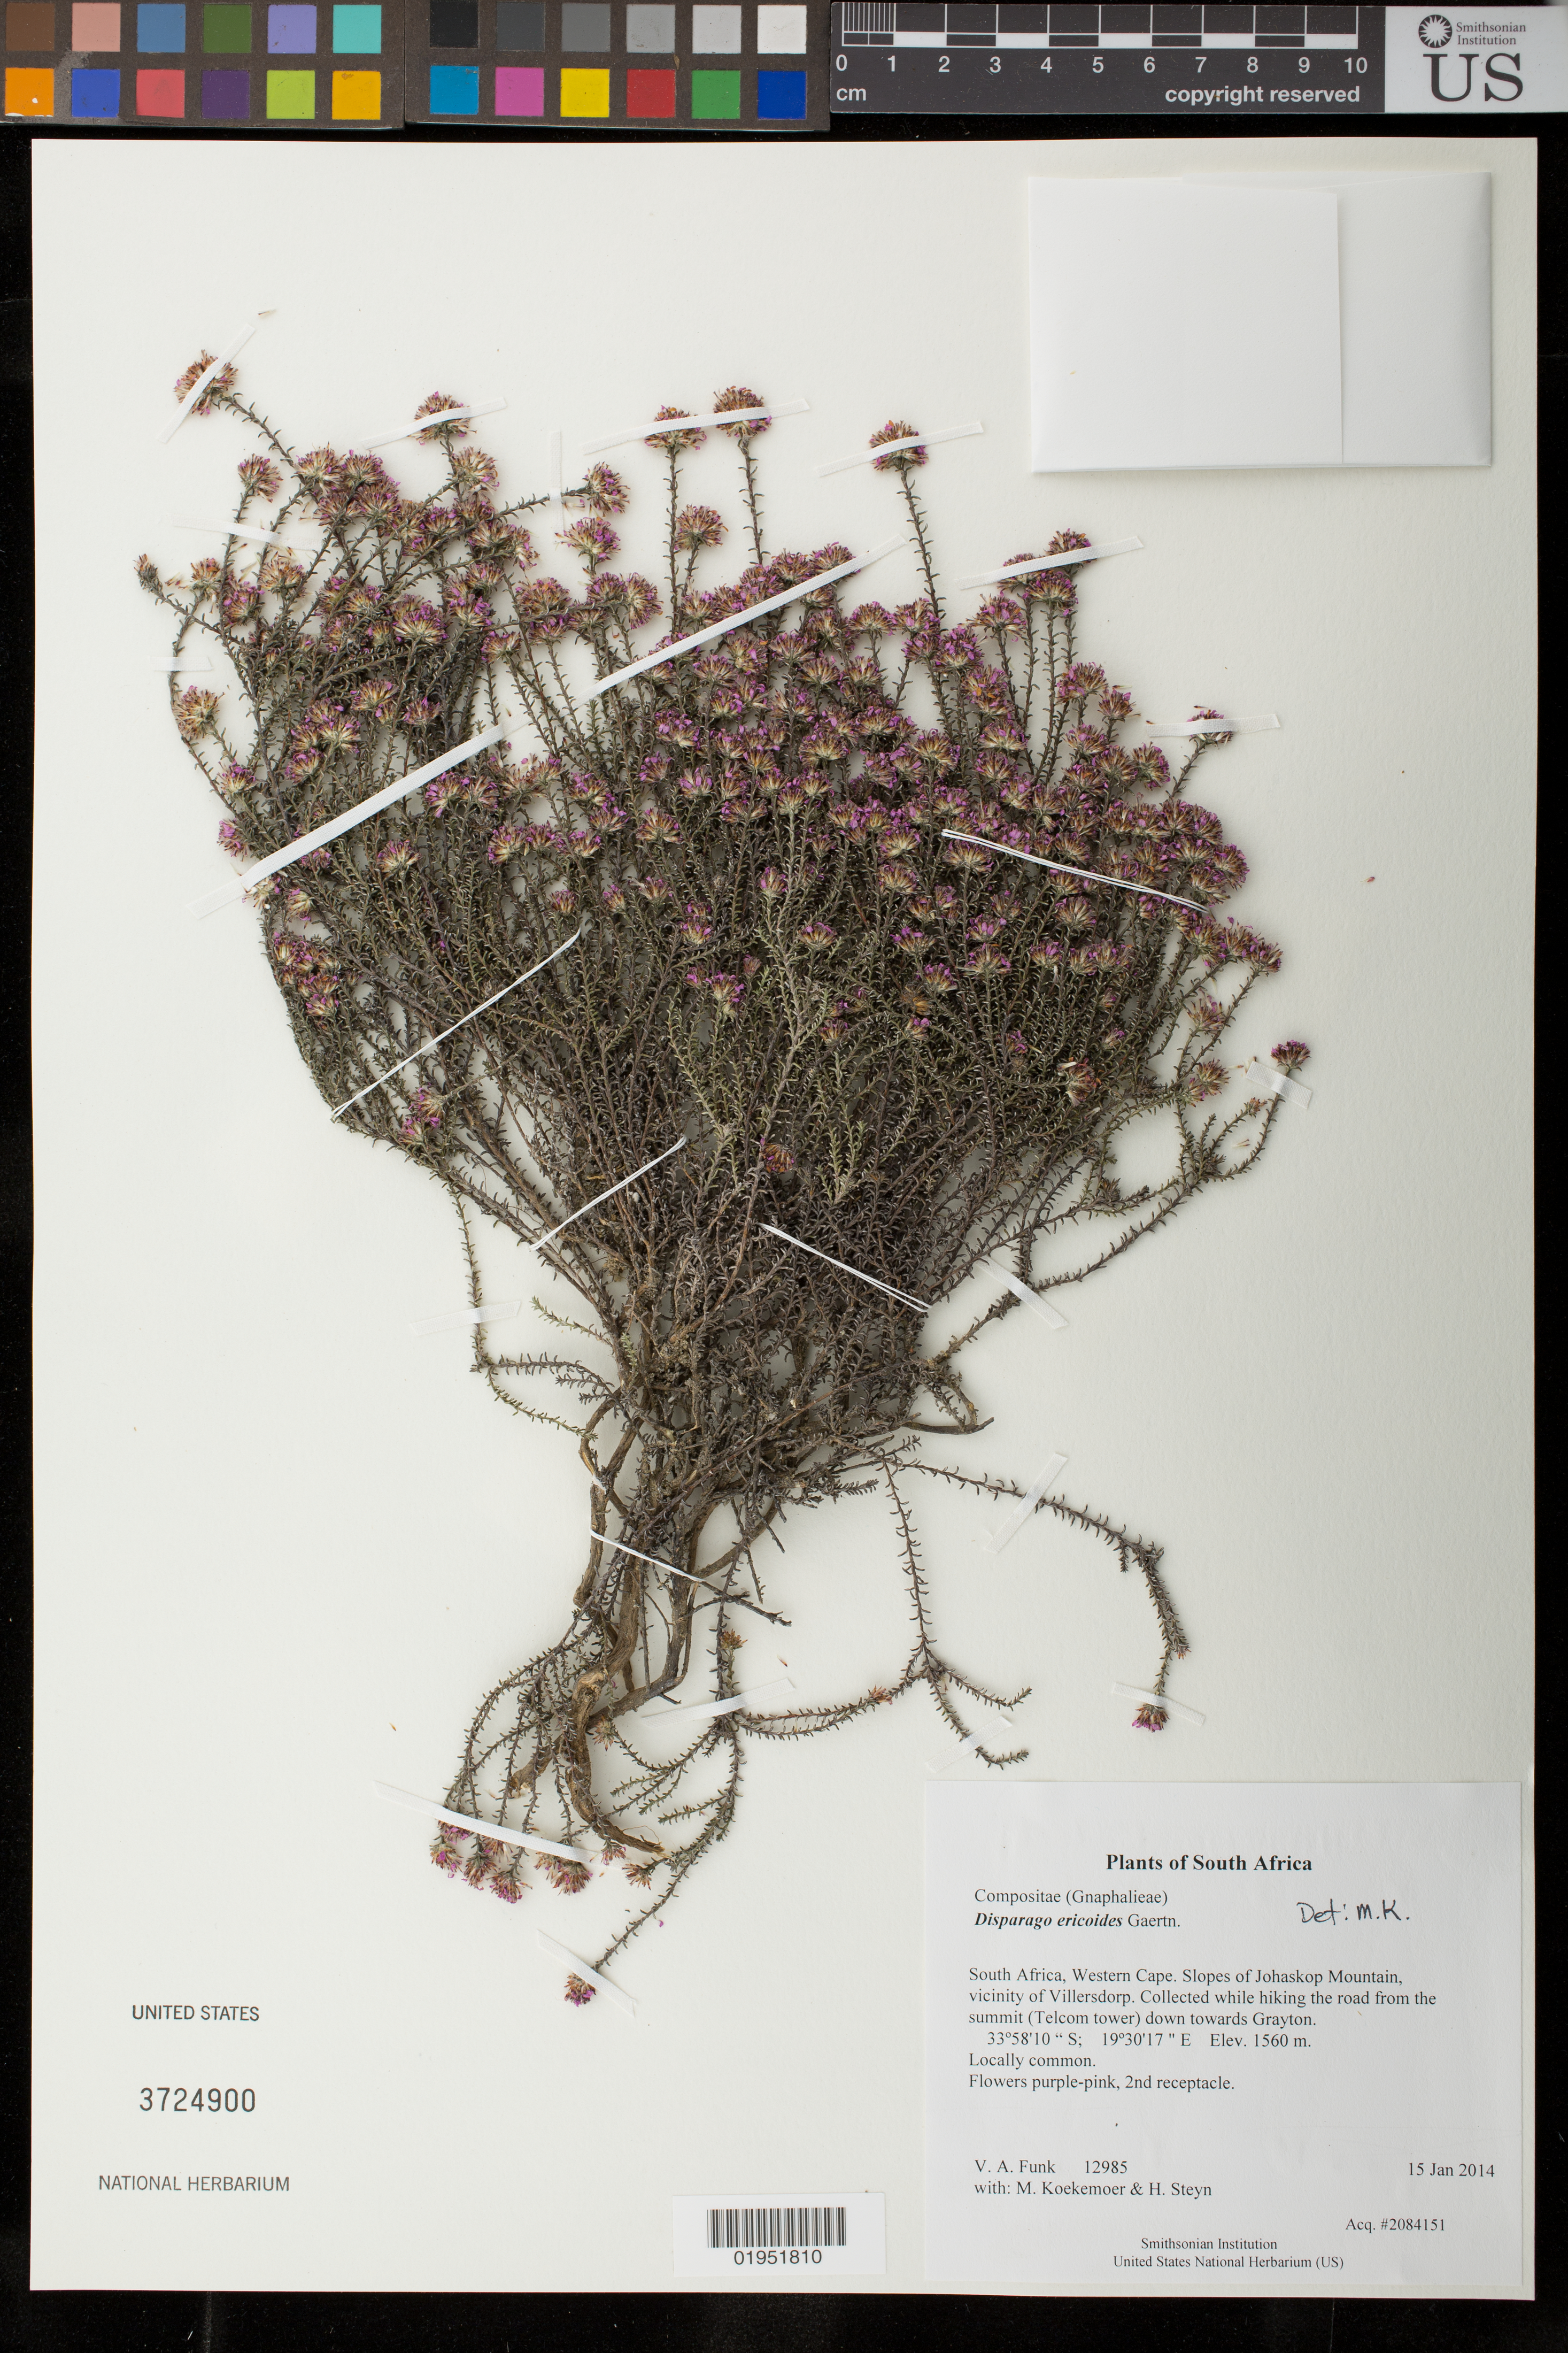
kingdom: Plantae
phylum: Tracheophyta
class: Magnoliopsida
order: Asterales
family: Asteraceae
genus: Disparago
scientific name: Disparago ericoides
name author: Gaertn.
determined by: Koekemoer, M.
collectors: M. Koekemoer & H. Steyn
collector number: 12985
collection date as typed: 15 Jan 2014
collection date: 2014-01-15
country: South Africa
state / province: Western Cape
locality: Slopes of Johaskop Mountain, vicinity of Villersdorp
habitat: Locally common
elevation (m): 1560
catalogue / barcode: US 3724900